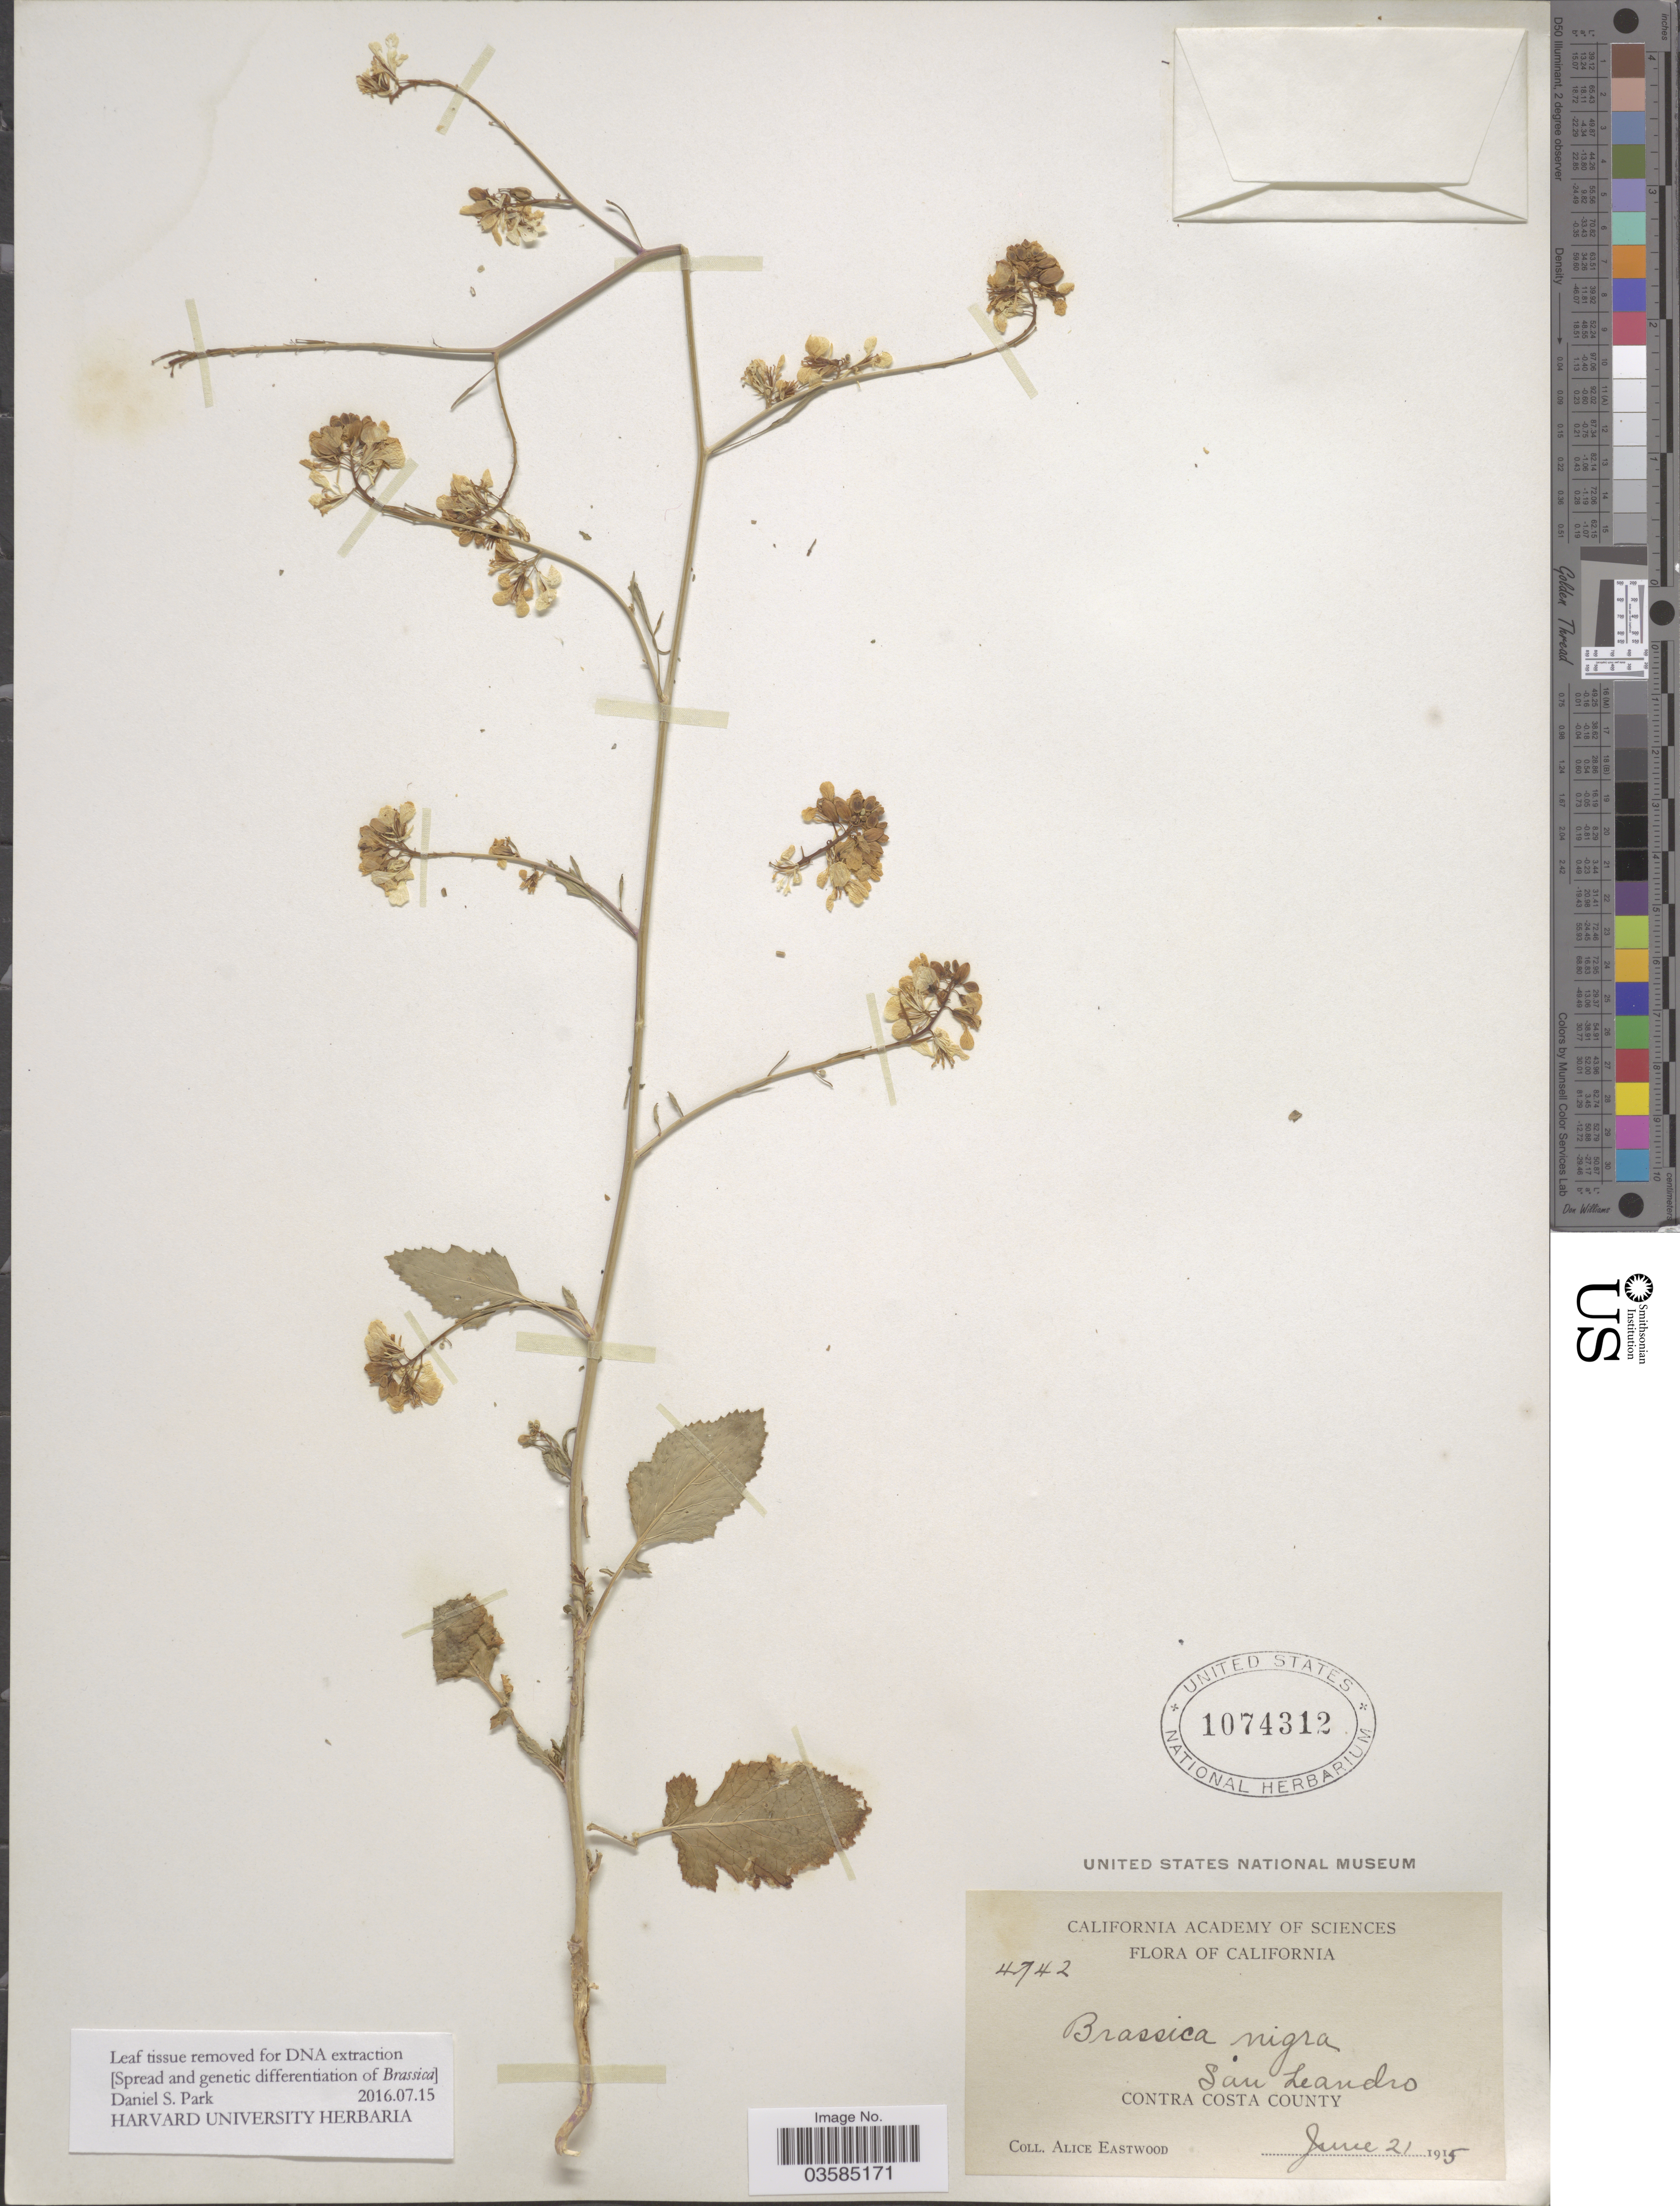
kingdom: Plantae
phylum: Tracheophyta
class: Magnoliopsida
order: Brassicales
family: Brassicaceae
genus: Brassica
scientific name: Brassica nigra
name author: (L.) W.D.J. Koch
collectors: A. Eastwood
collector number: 4742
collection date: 1915-06-21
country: United States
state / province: California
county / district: Contra Costa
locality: San Leandro. Contra Costa County.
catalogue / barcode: US 1074312